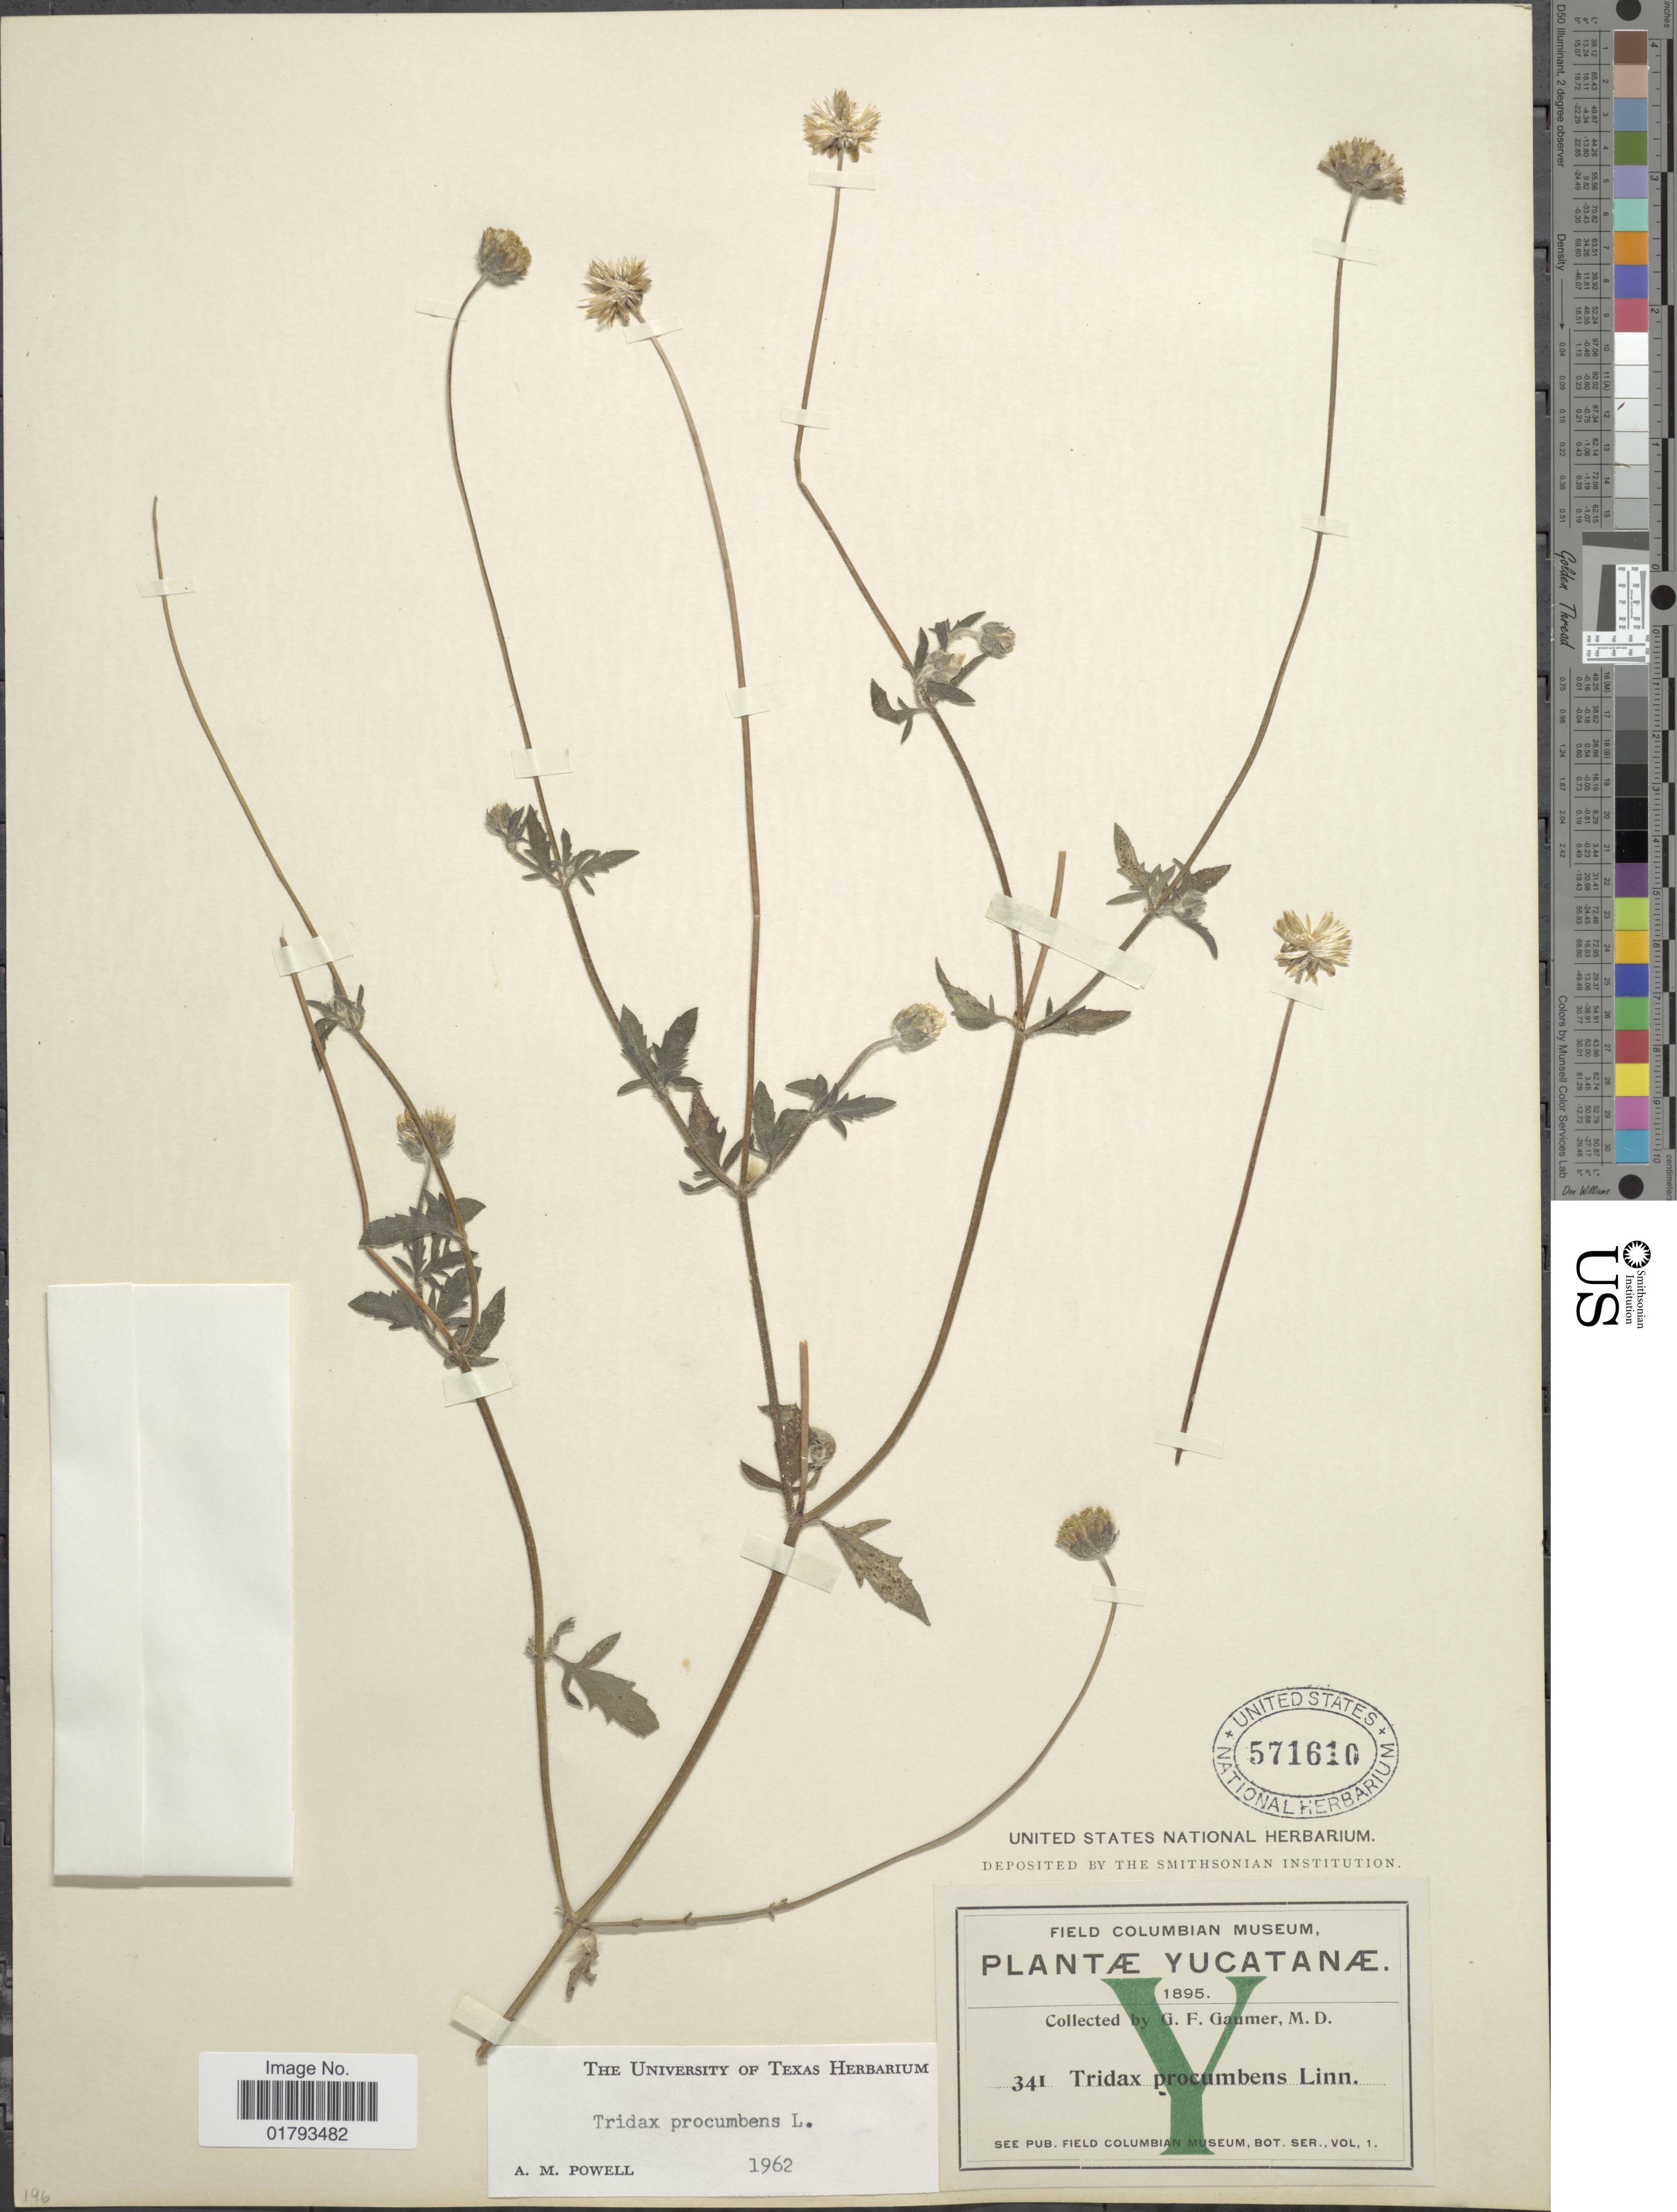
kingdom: Plantae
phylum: Tracheophyta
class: Magnoliopsida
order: Asterales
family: Asteraceae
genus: Tridax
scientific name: Tridax procumbens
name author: L.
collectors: G. F. Gaumer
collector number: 341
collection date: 1895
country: Mexico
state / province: Yucatán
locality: Yucatanae.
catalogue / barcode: US 571610